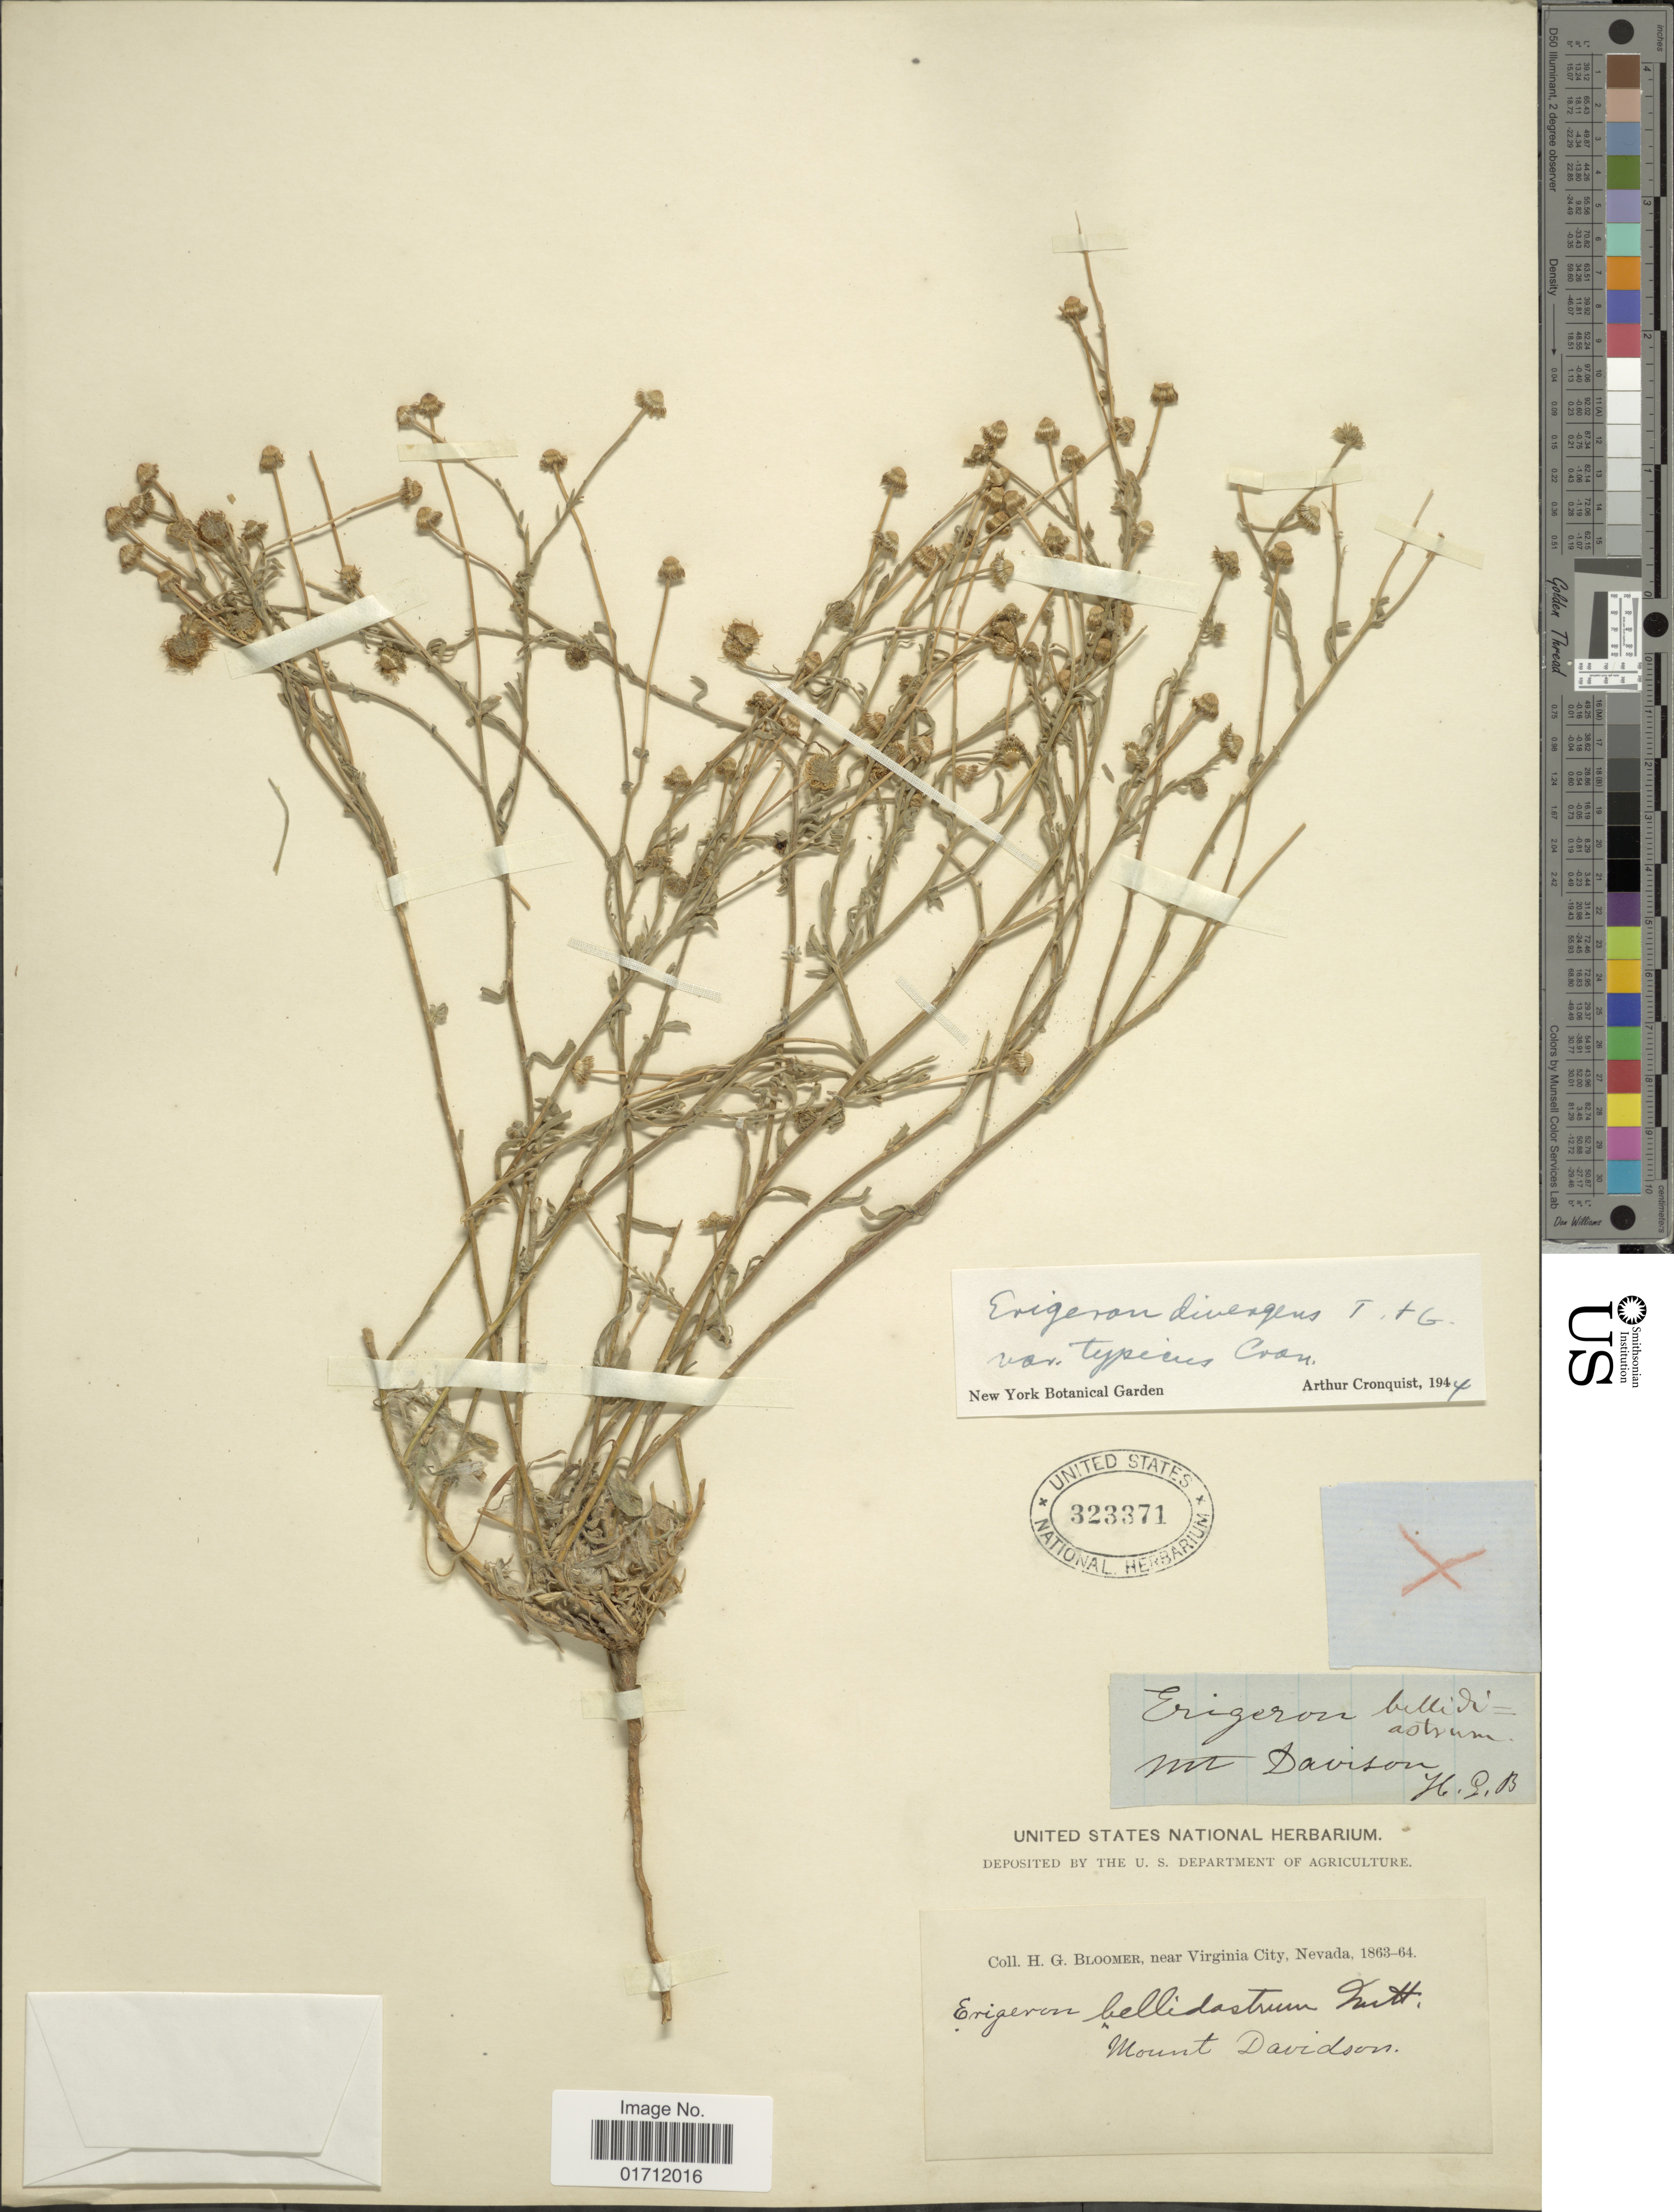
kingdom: Plantae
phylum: Tracheophyta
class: Magnoliopsida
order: Asterales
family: Asteraceae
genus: Erigeron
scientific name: Erigeron divergens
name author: Torr. & A. Gray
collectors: H. Bloomer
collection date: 1863/1864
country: United States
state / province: Nevada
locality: Virginia City, Mount Davidson.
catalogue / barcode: US 323371